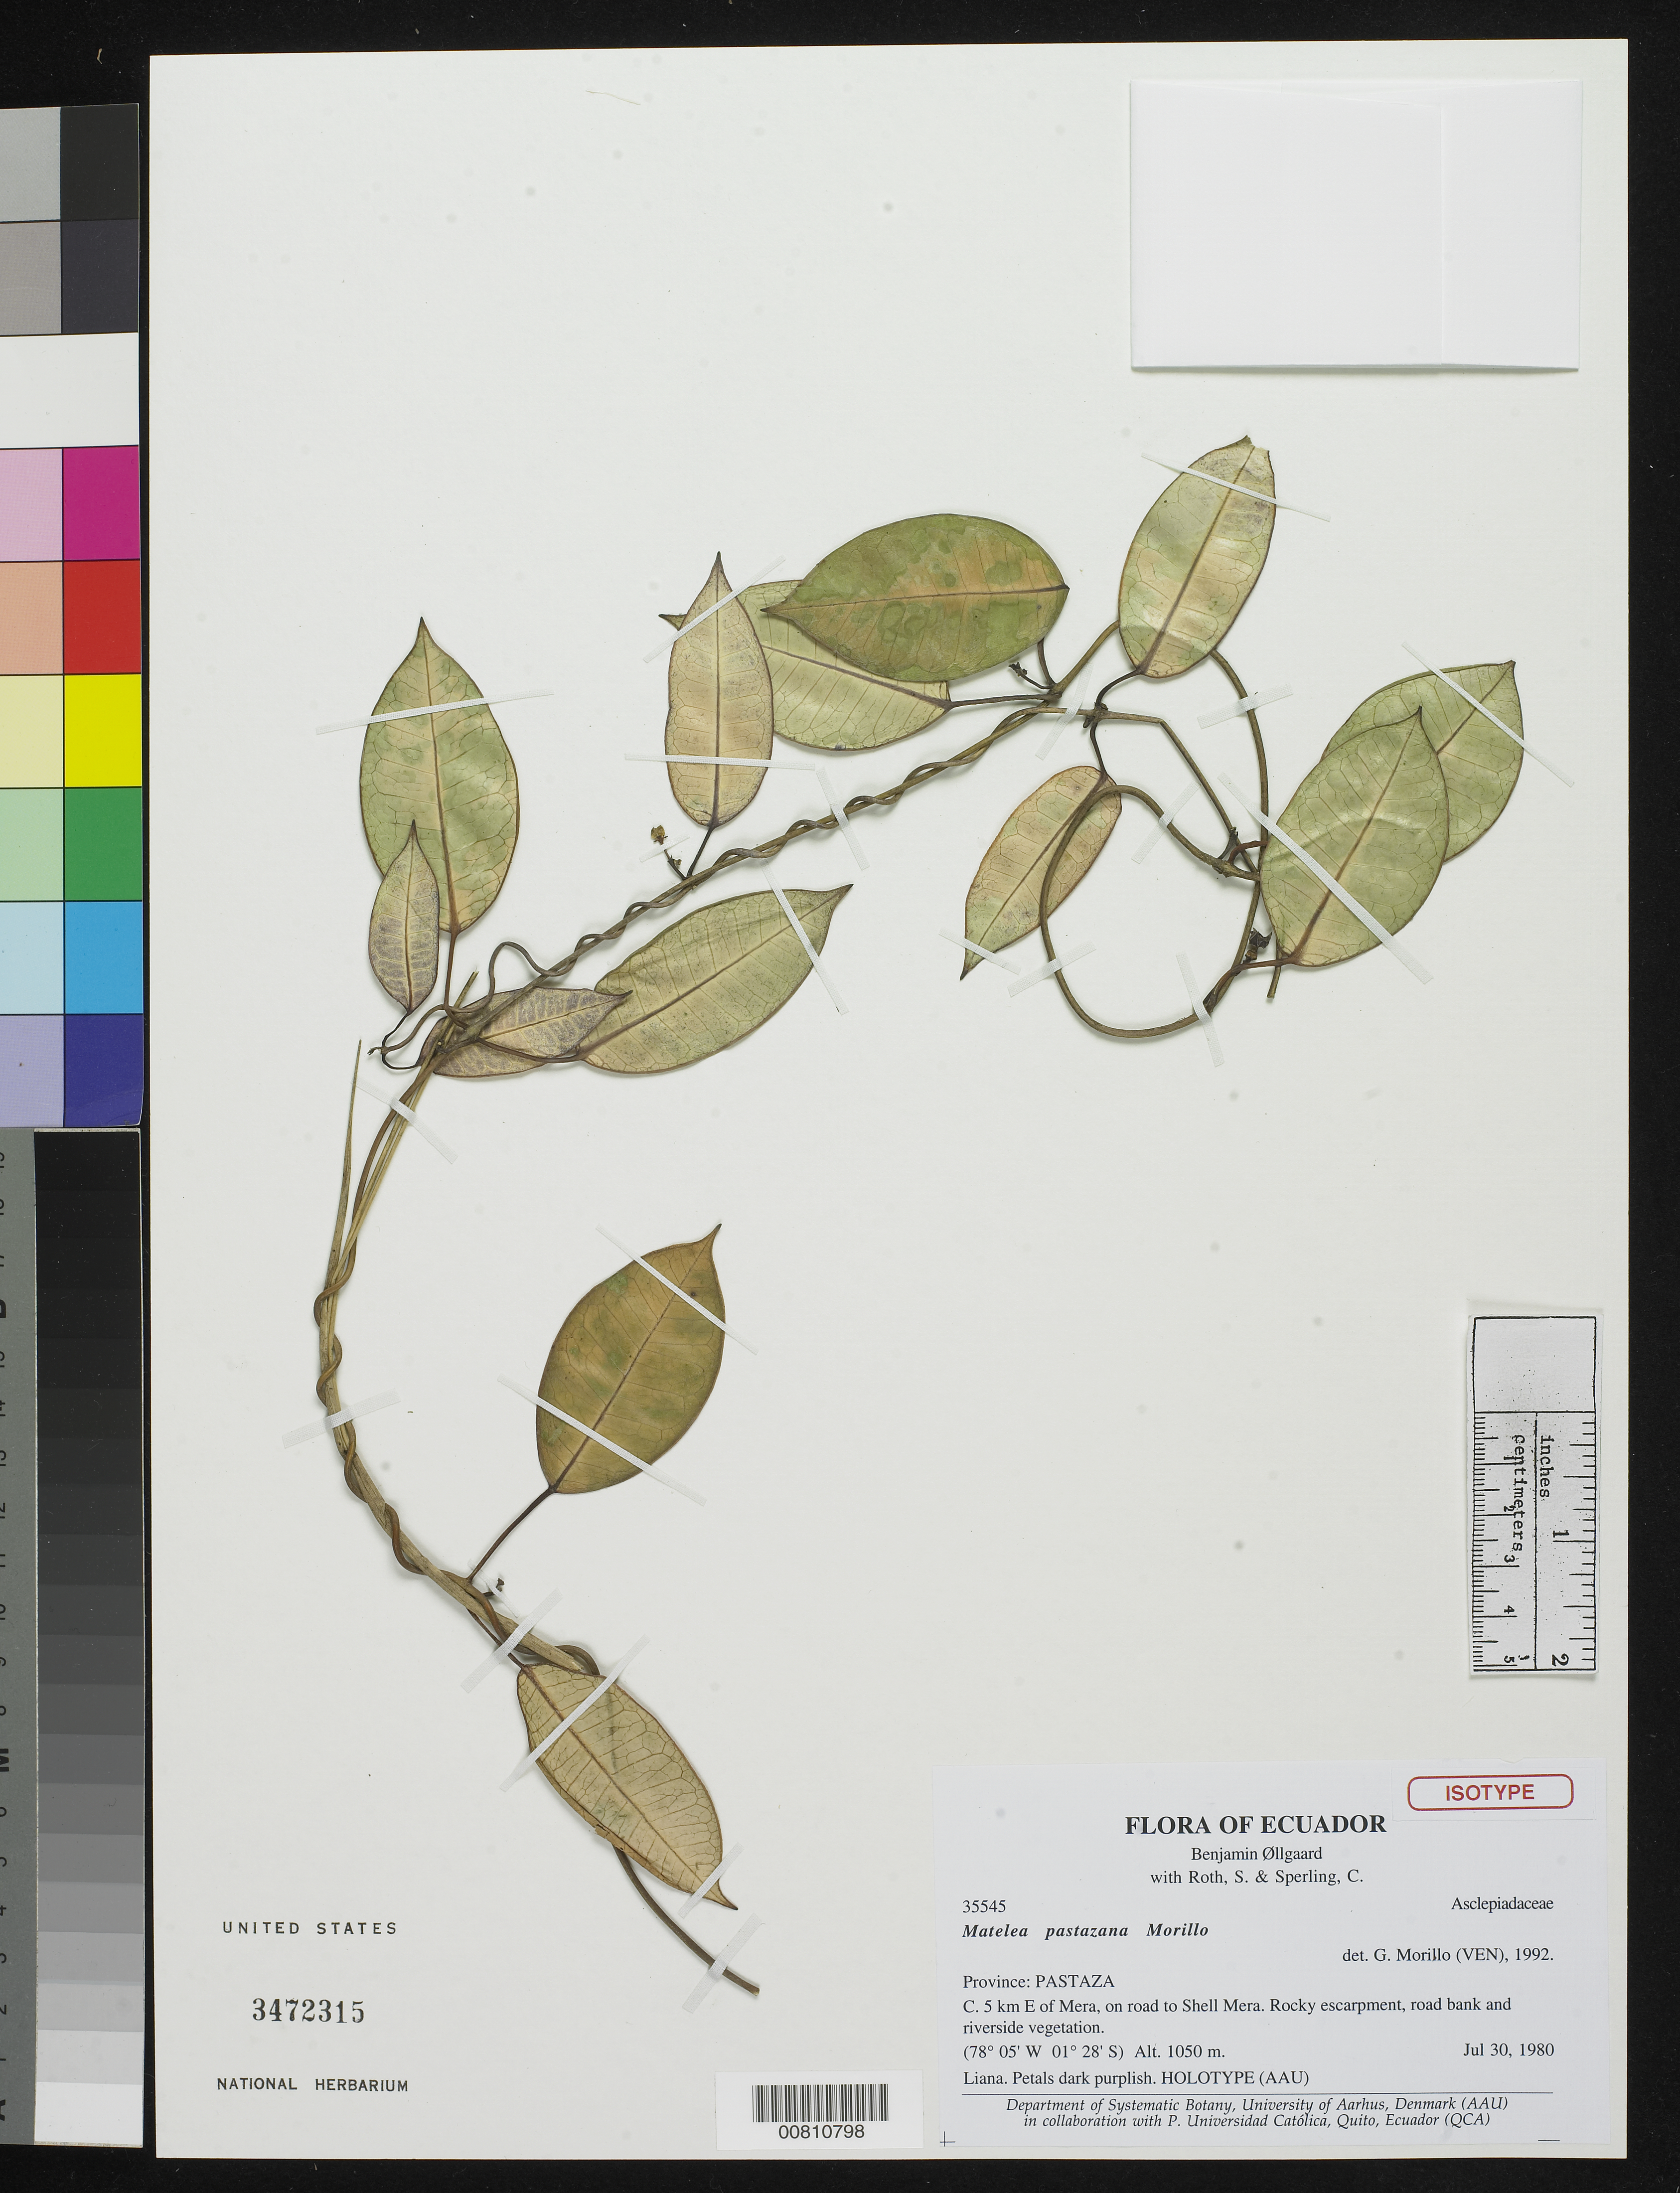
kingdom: Plantae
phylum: Tracheophyta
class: Magnoliopsida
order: Gentianales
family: Apocynaceae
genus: Matelea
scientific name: Matelea pastazana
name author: Morillo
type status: Isotype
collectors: B. Øllgaard, S. Roth & C. Sperling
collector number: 35545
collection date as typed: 30 Jul 1980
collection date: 1980-07-30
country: Ecuador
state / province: Pastaza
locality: C. 5 km E of Mera, on road to Shell Mera.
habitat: Rocky escarpment, road bank and riverside vegetation.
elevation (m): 1050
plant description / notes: Holotype at AAU.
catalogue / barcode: US 3472315